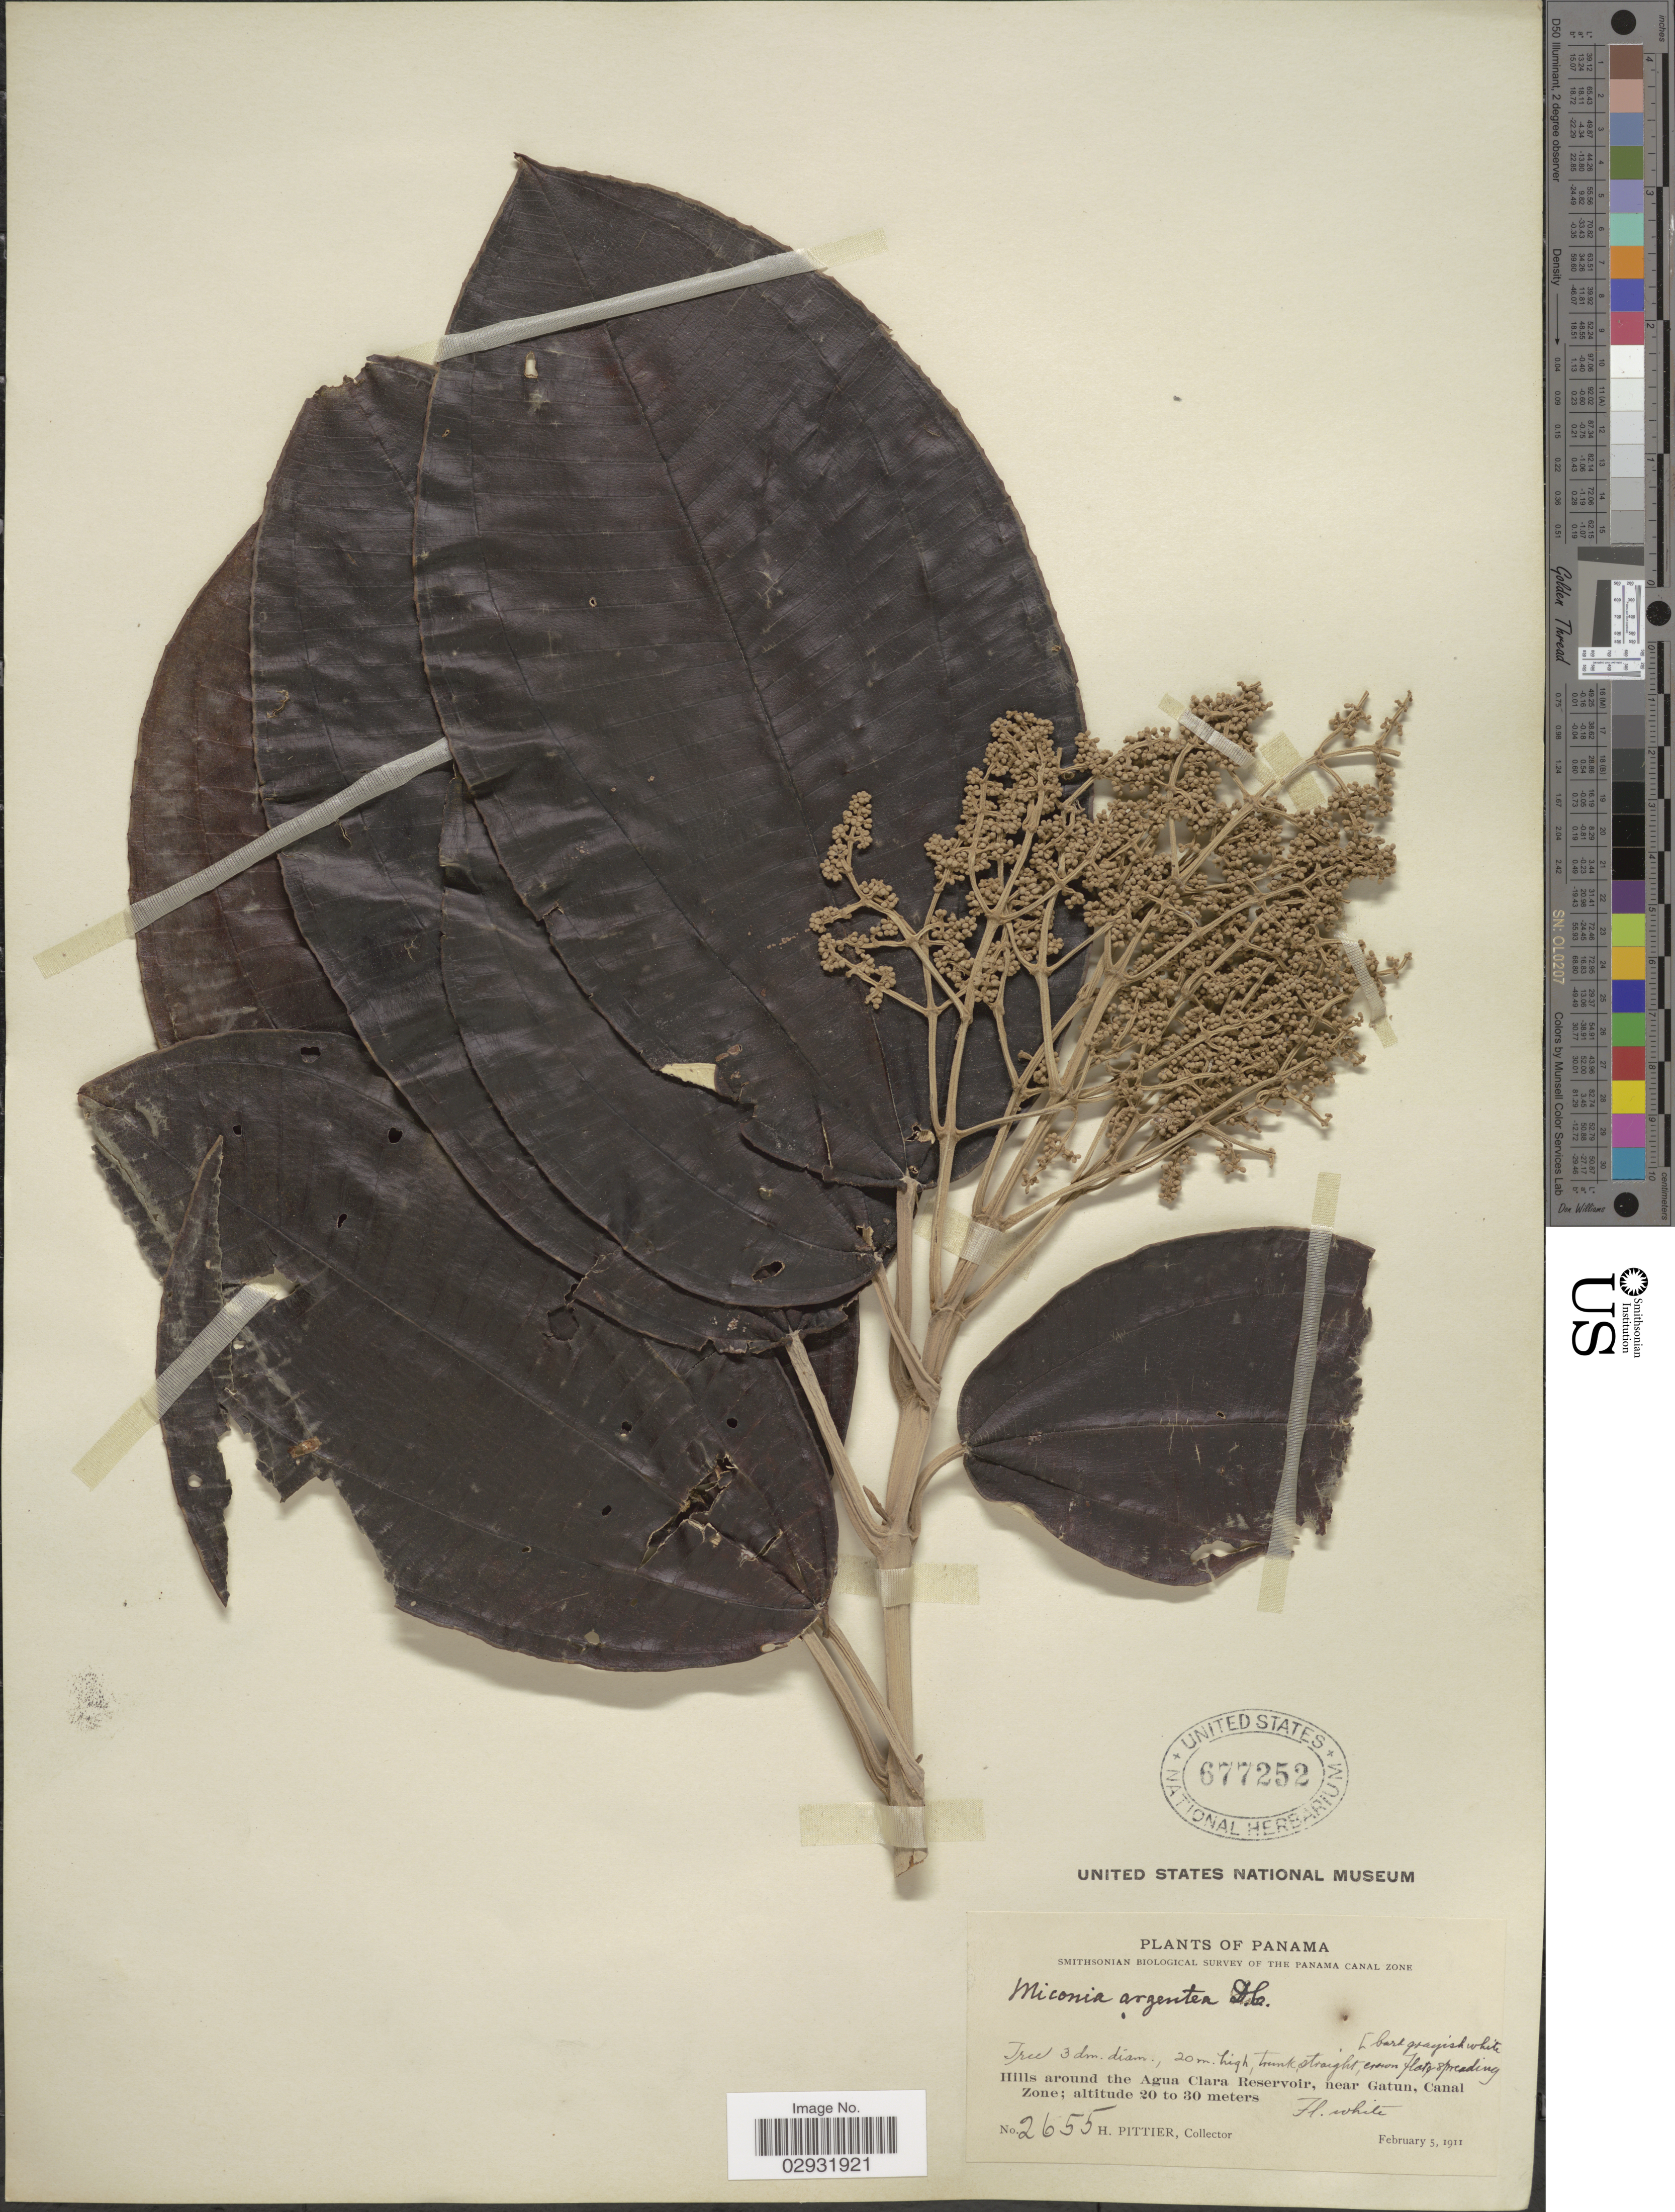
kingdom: Plantae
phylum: Tracheophyta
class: Magnoliopsida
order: Myrtales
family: Melastomataceae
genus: Miconia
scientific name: Miconia argentea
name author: (Sw.) DC.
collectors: H. F. Pittier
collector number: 2655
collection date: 1911-02-05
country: Panama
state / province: Colón / Panamá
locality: Hills around the Agua Clara Reservoir, near Gatun, Canal Zone.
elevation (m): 20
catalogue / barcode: US 677252